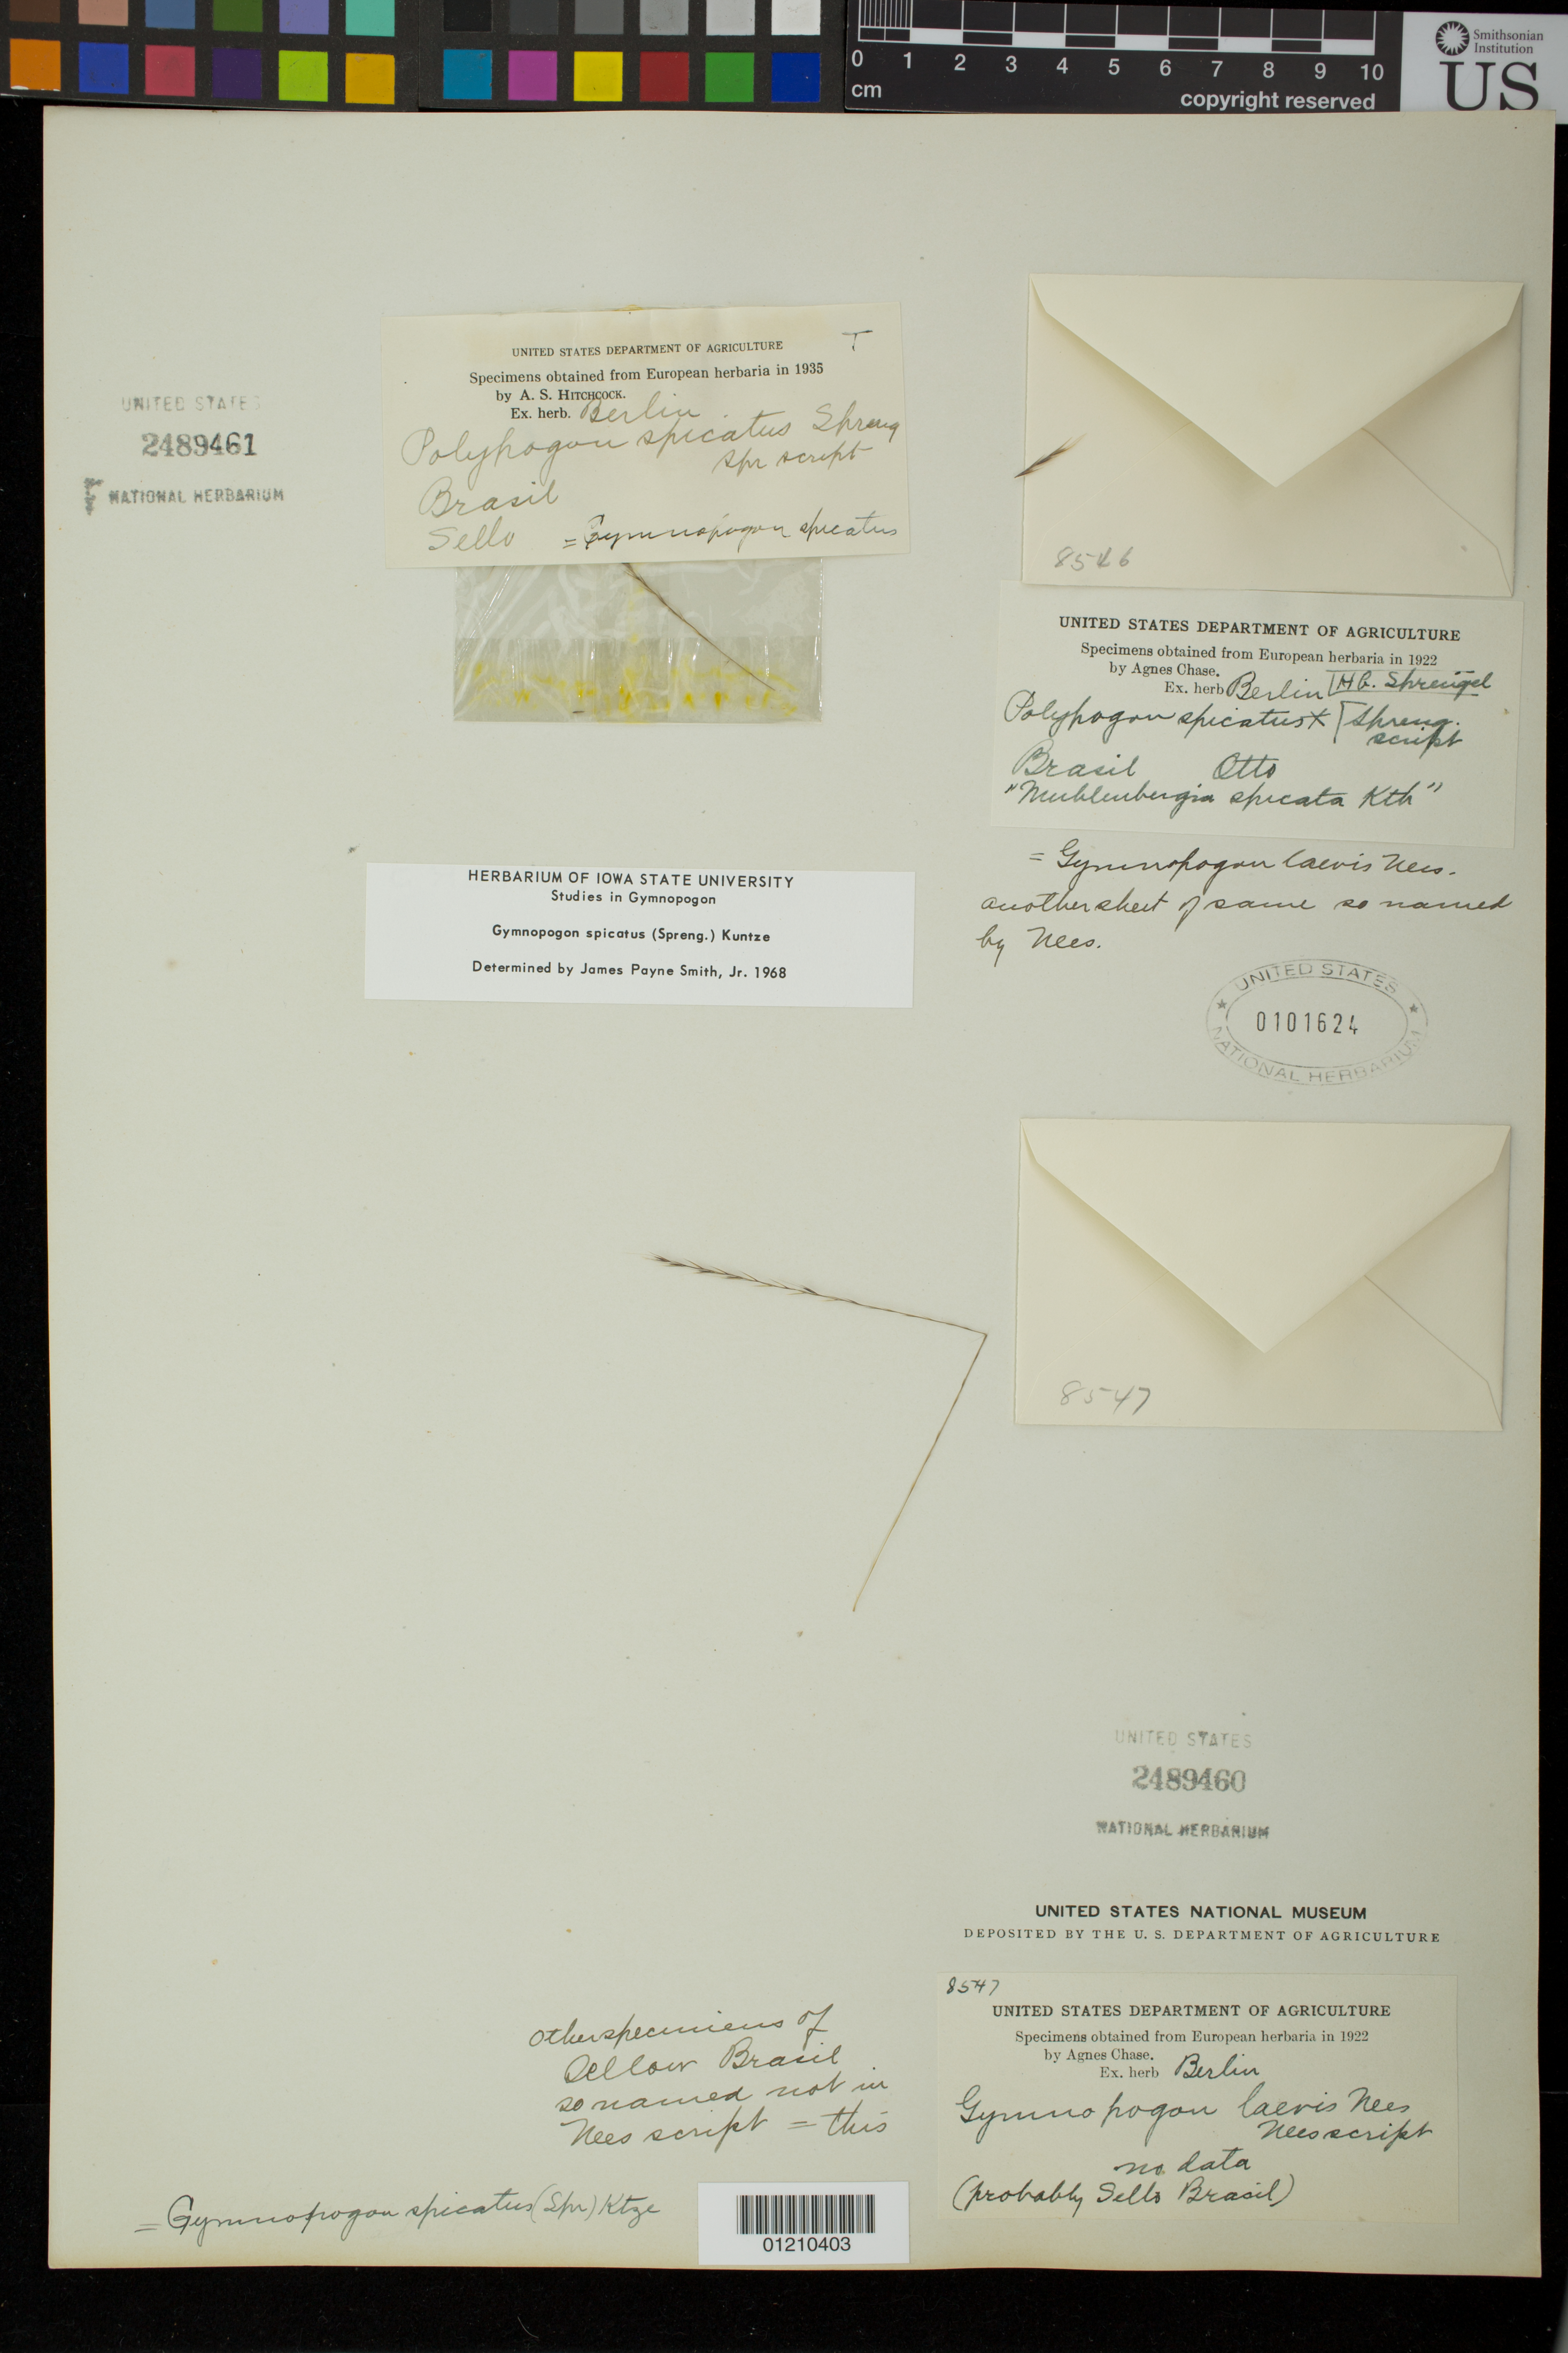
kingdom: Plantae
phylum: Tracheophyta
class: Liliopsida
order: Poales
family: Poaceae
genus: Polypogon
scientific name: Polypogon spicatus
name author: Spreng.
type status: Type Collection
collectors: F. Sellow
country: Brazil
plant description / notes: Fragmentary material of type specimen ex herb. Berlin.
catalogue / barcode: US 2489461